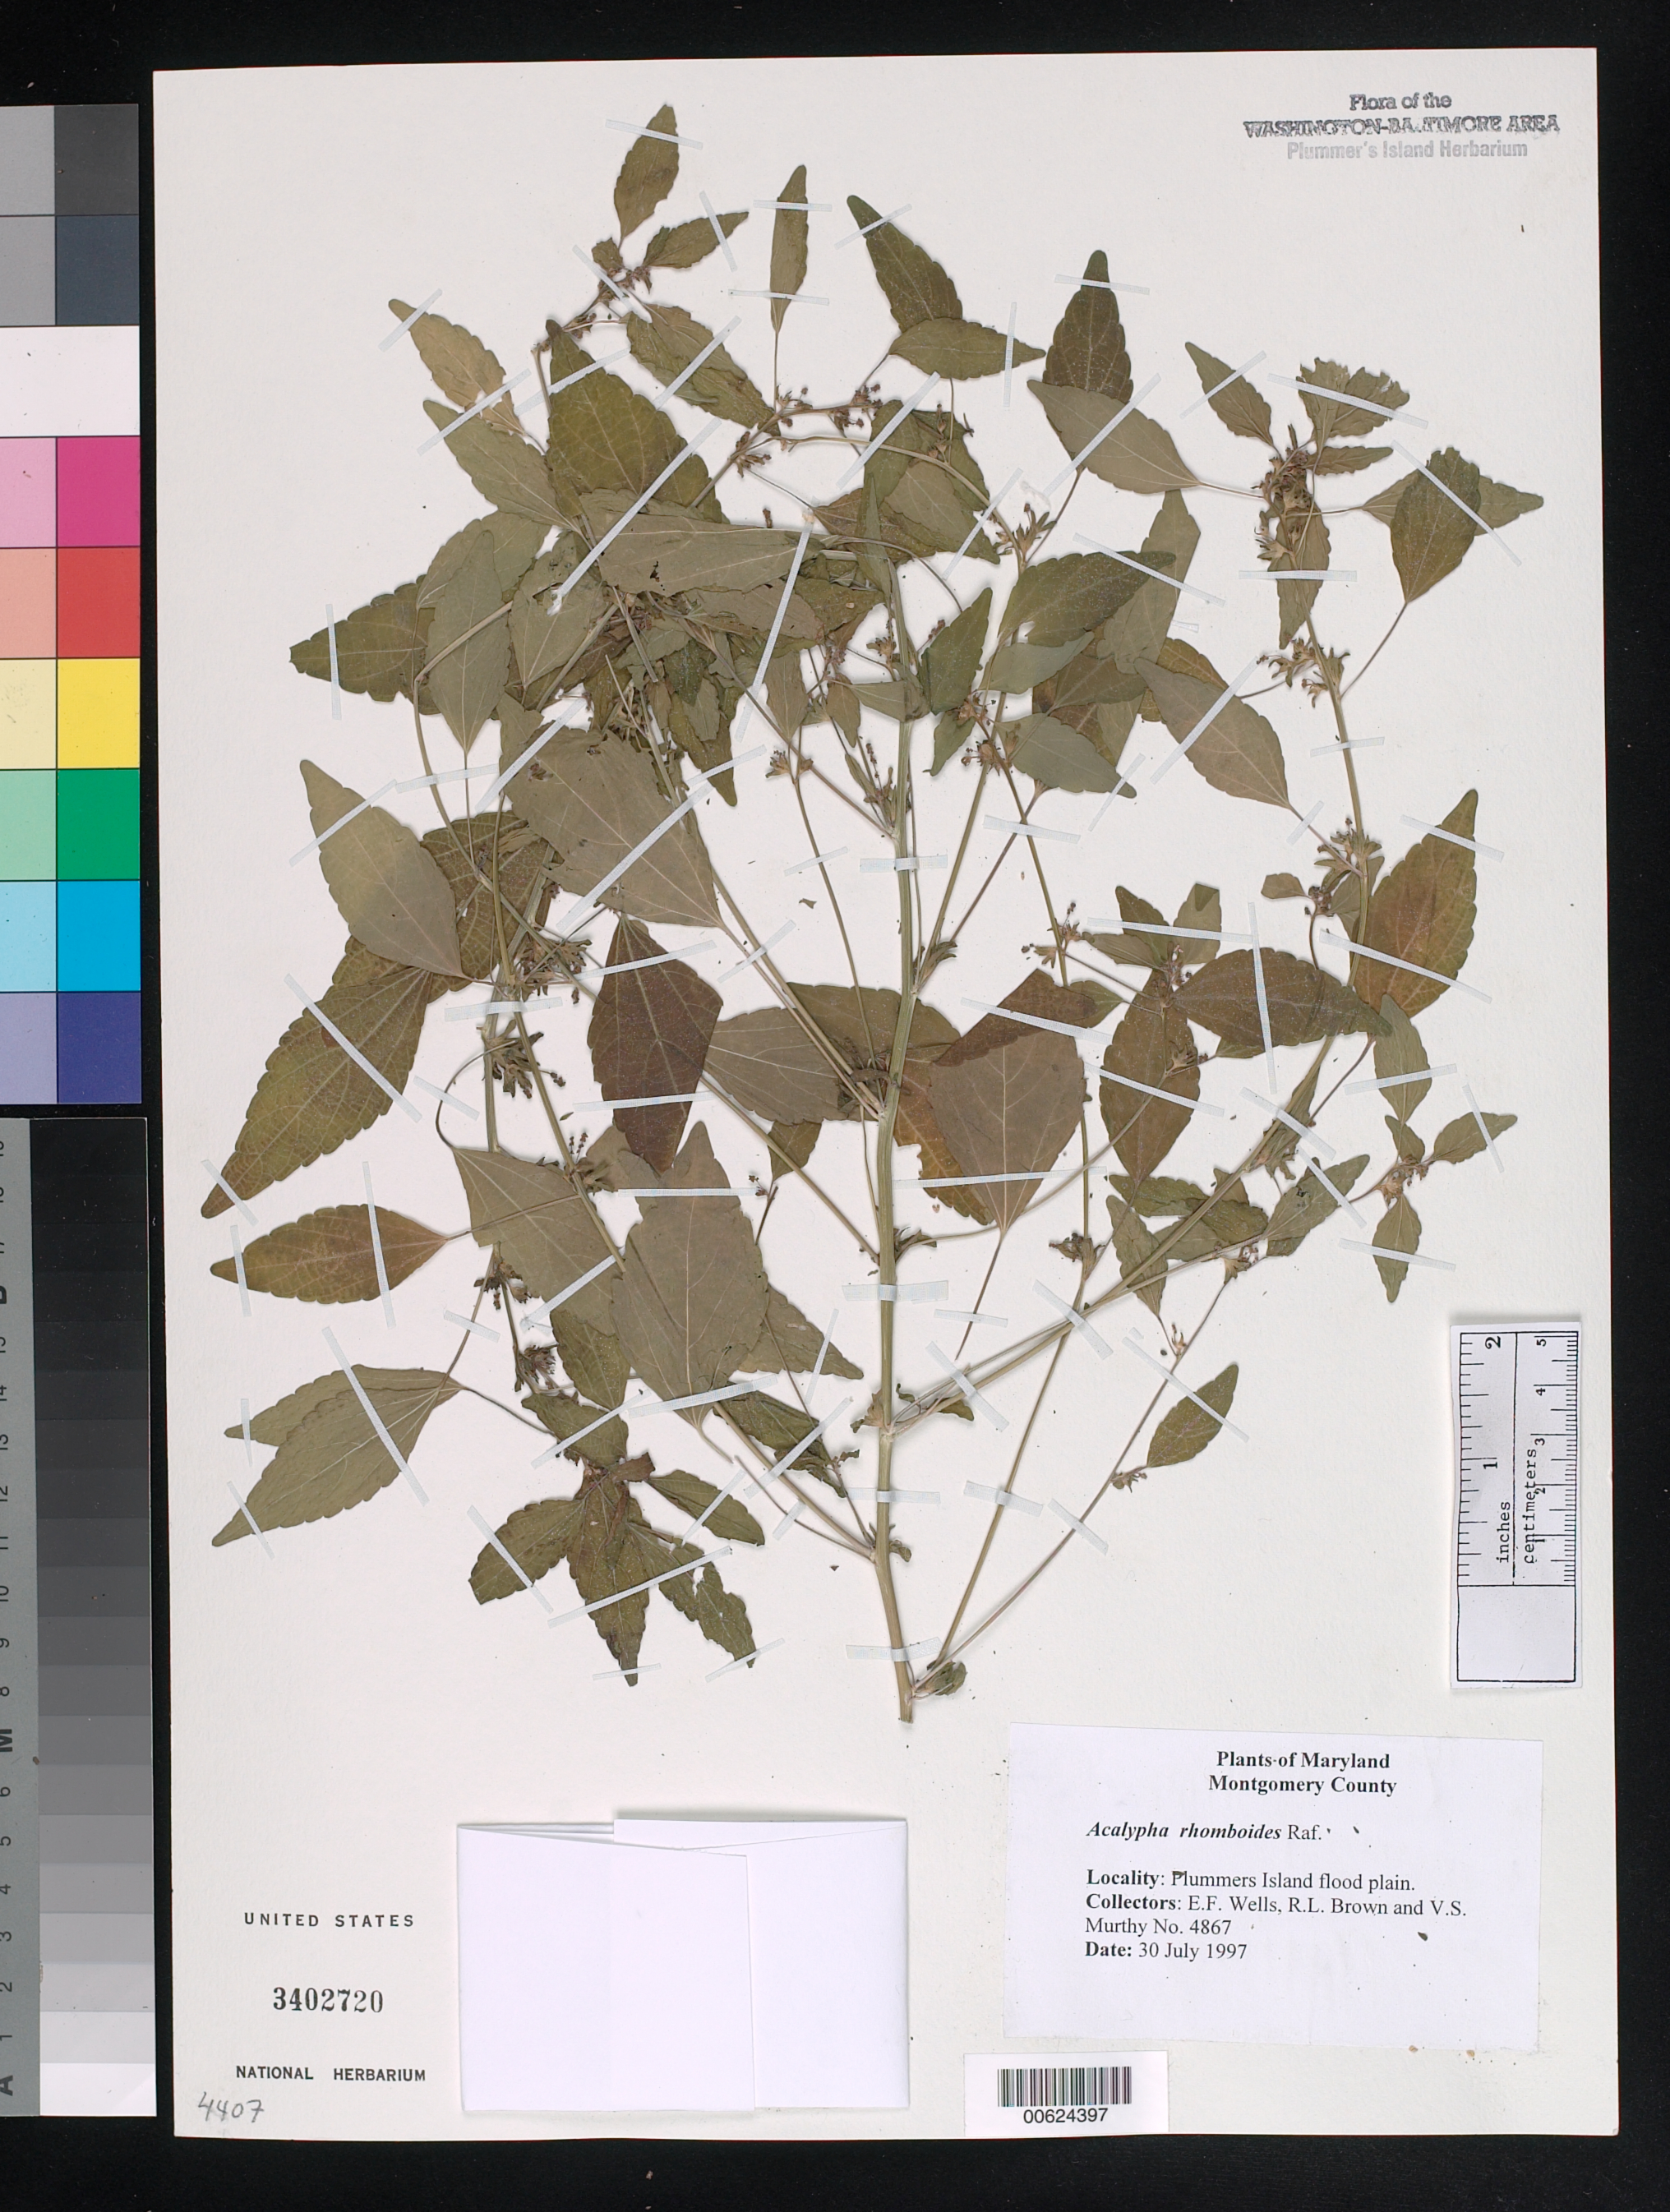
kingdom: Plantae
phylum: Tracheophyta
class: Magnoliopsida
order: Malpighiales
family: Euphorbiaceae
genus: Acalypha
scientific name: Acalypha rhomboidea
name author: Raf.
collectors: E. F. Wells, R. L. Brown & V. S. Murthy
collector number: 4867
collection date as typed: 30 Jul 1997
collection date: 1997-07-30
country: United States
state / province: Maryland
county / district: Montgomery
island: Plummers Island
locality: Flood plain of Plummers Island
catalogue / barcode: US 3402720